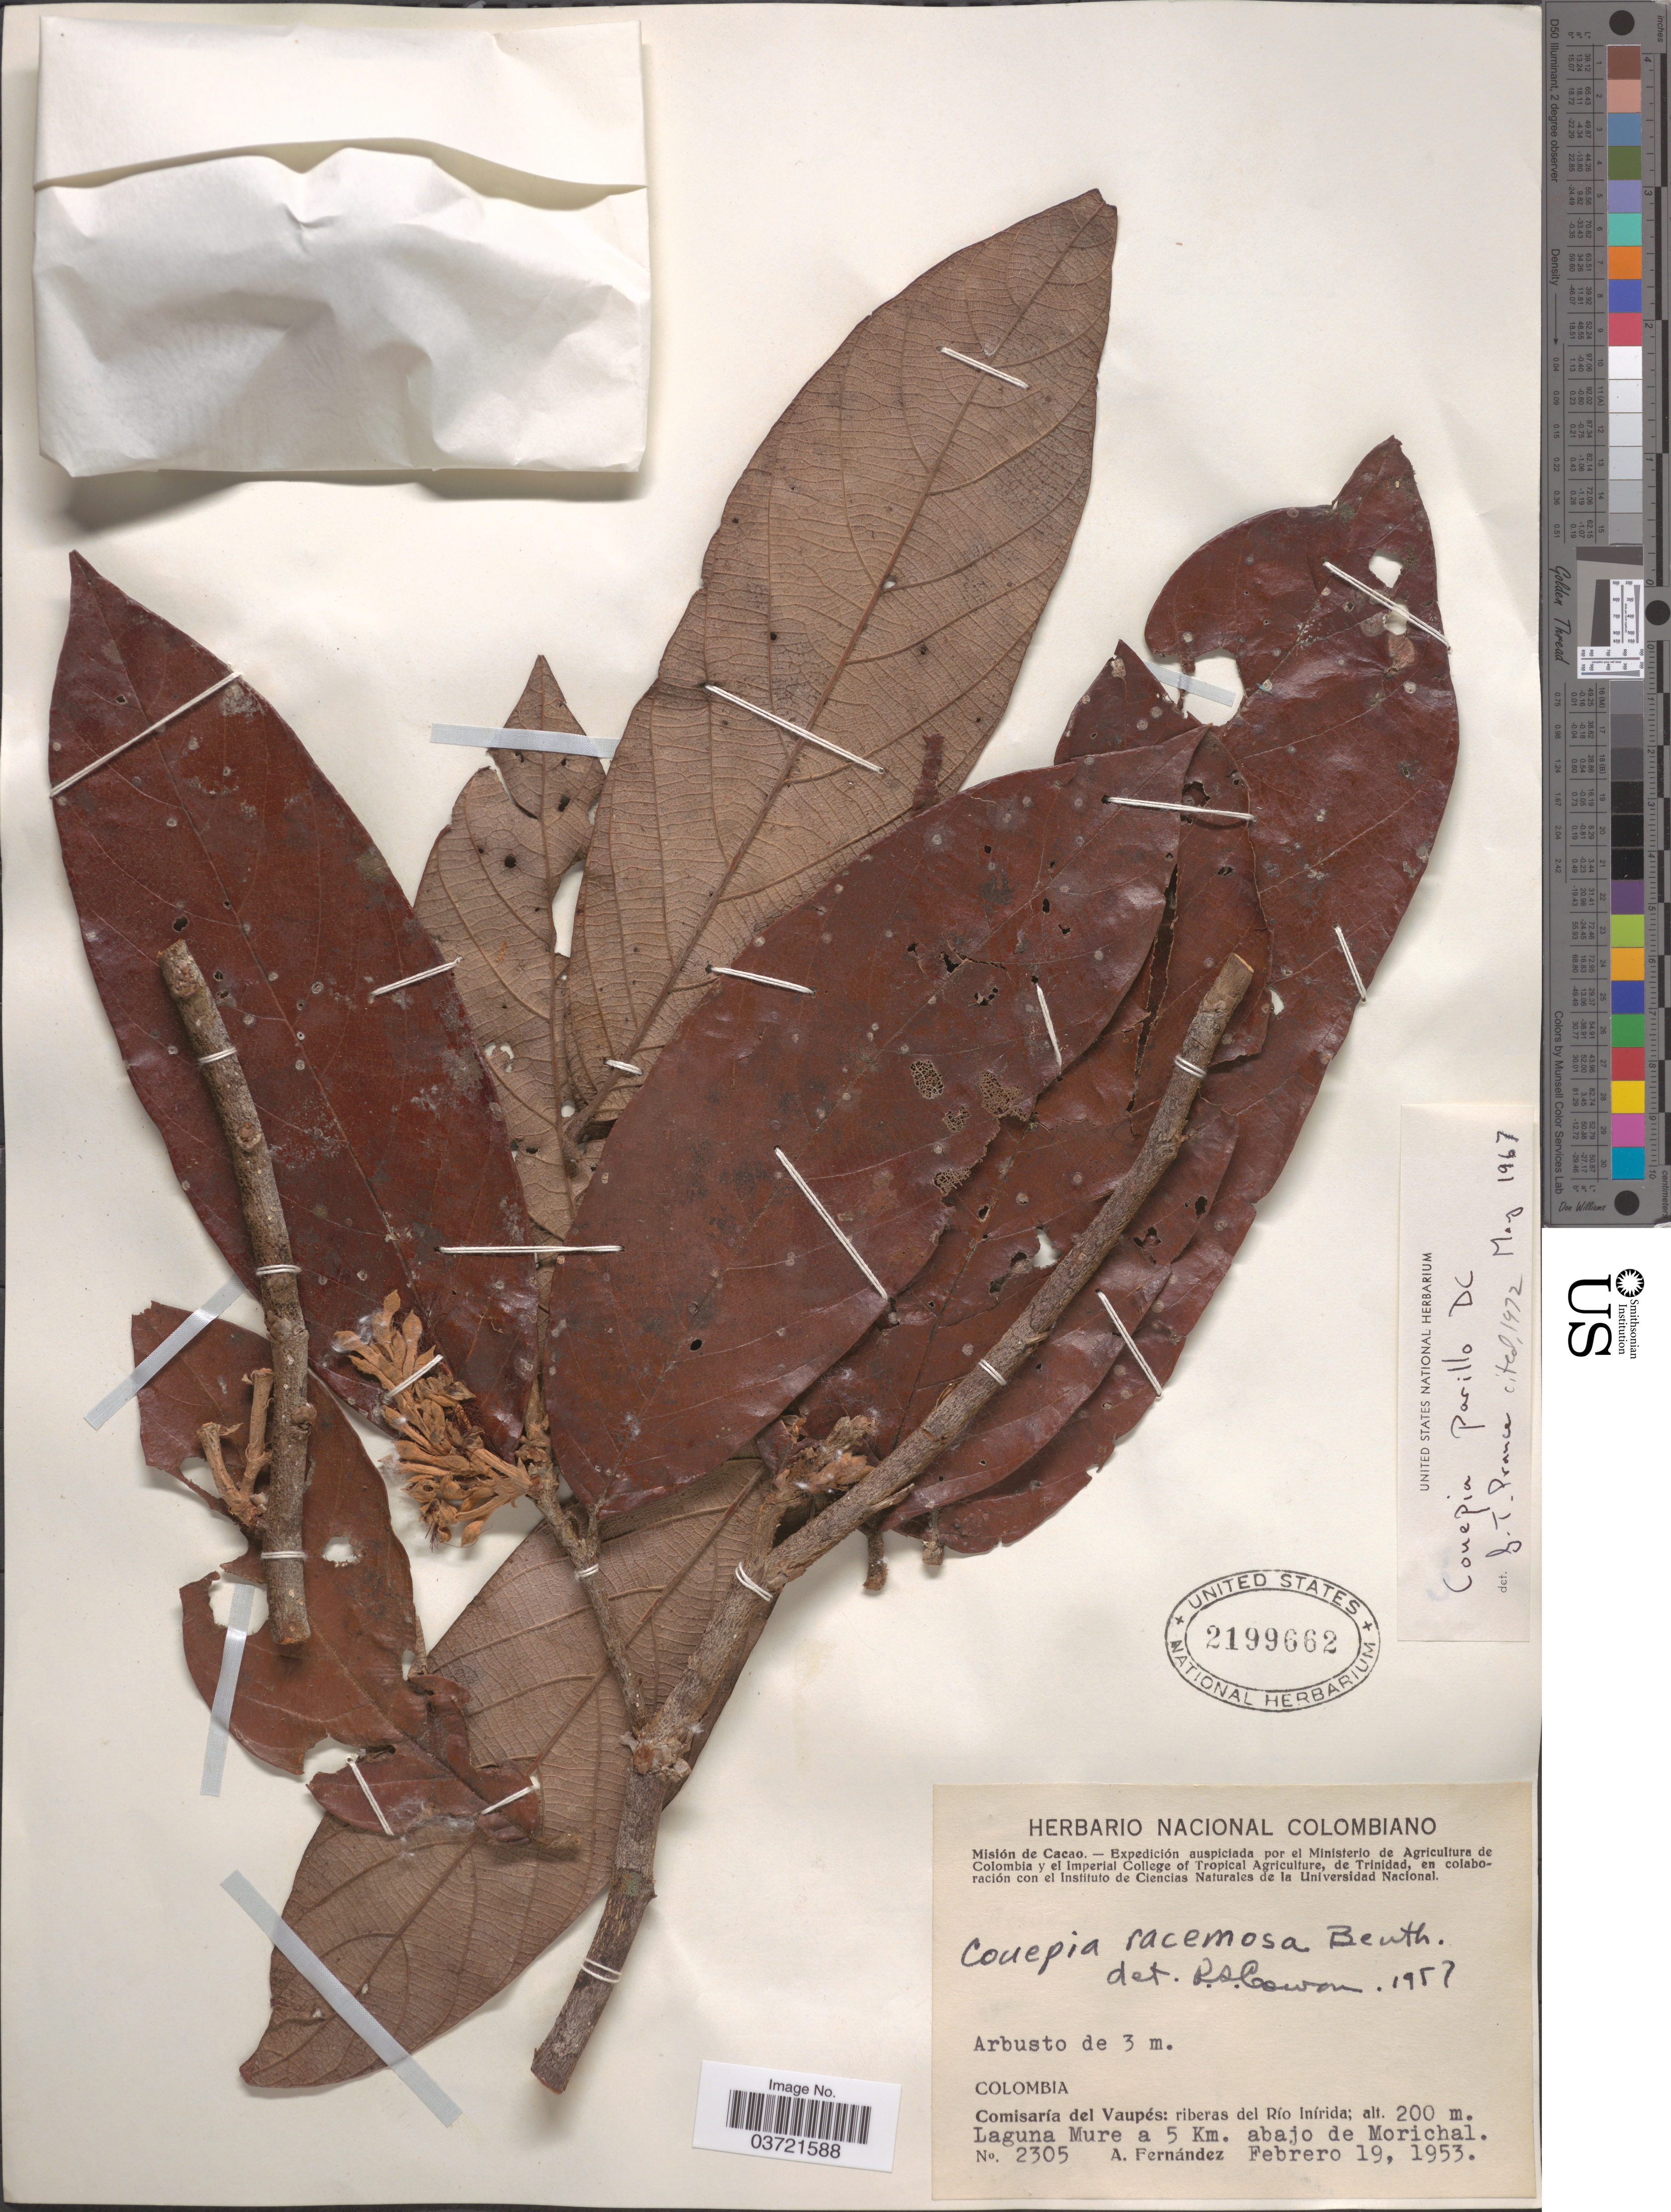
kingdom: Plantae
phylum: Tracheophyta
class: Magnoliopsida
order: Malpighiales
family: Chrysobalanaceae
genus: Gaulettia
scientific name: Gaulettia parillo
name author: (DC.) Sothers & Prance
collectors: A. Fernández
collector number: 2305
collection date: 1953-02-19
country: Colombia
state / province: Vaupés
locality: Comisaria del Vaupés: riberas del Río Inírida. Laguna Mure a 5 Km. abajo de Morichal.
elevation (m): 200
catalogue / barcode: US 2199662